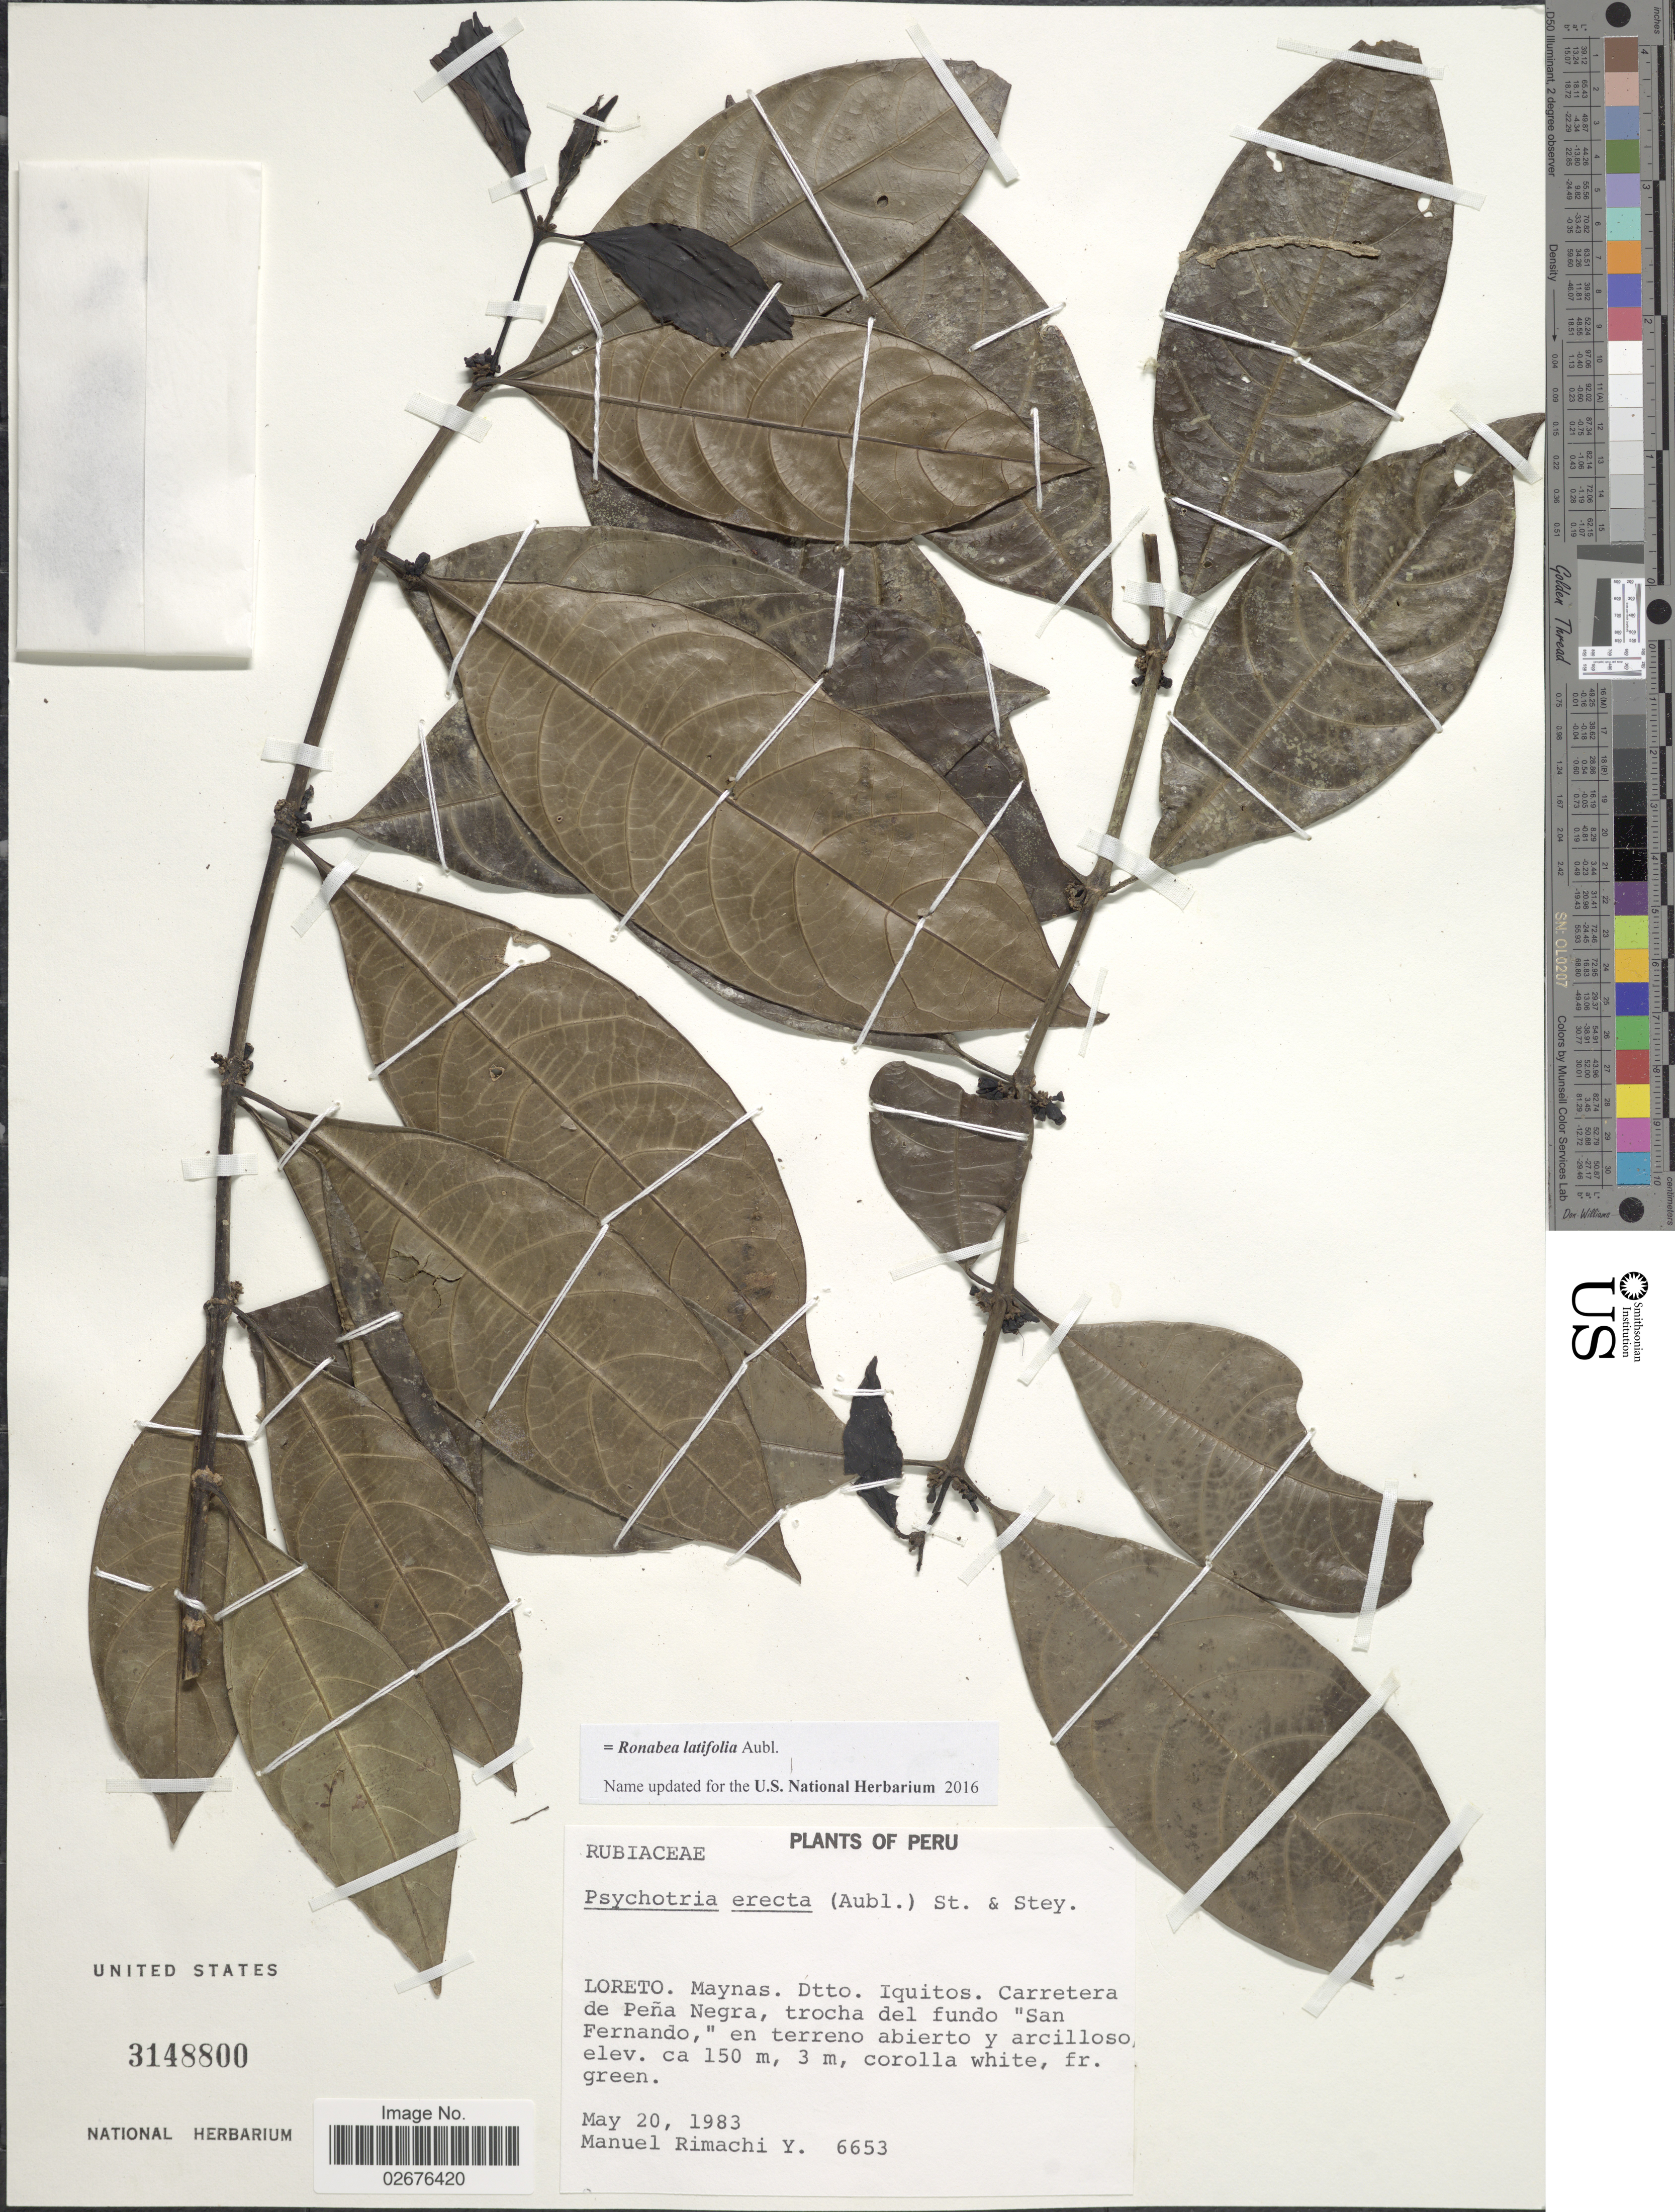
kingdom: Plantae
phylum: Tracheophyta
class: Magnoliopsida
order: Gentianales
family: Rubiaceae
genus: Ronabea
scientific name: Ronabea latifolia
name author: Aubl.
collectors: M. Rimachi Y.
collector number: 6653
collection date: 1983-05-20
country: Peru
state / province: Loreto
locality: Maynas, Dtto. Iquitos, Carretera de Pena Negra, trocha del fundo "San Fernando", en terreno abierto y archilloso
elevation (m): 150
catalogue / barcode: US 3148800